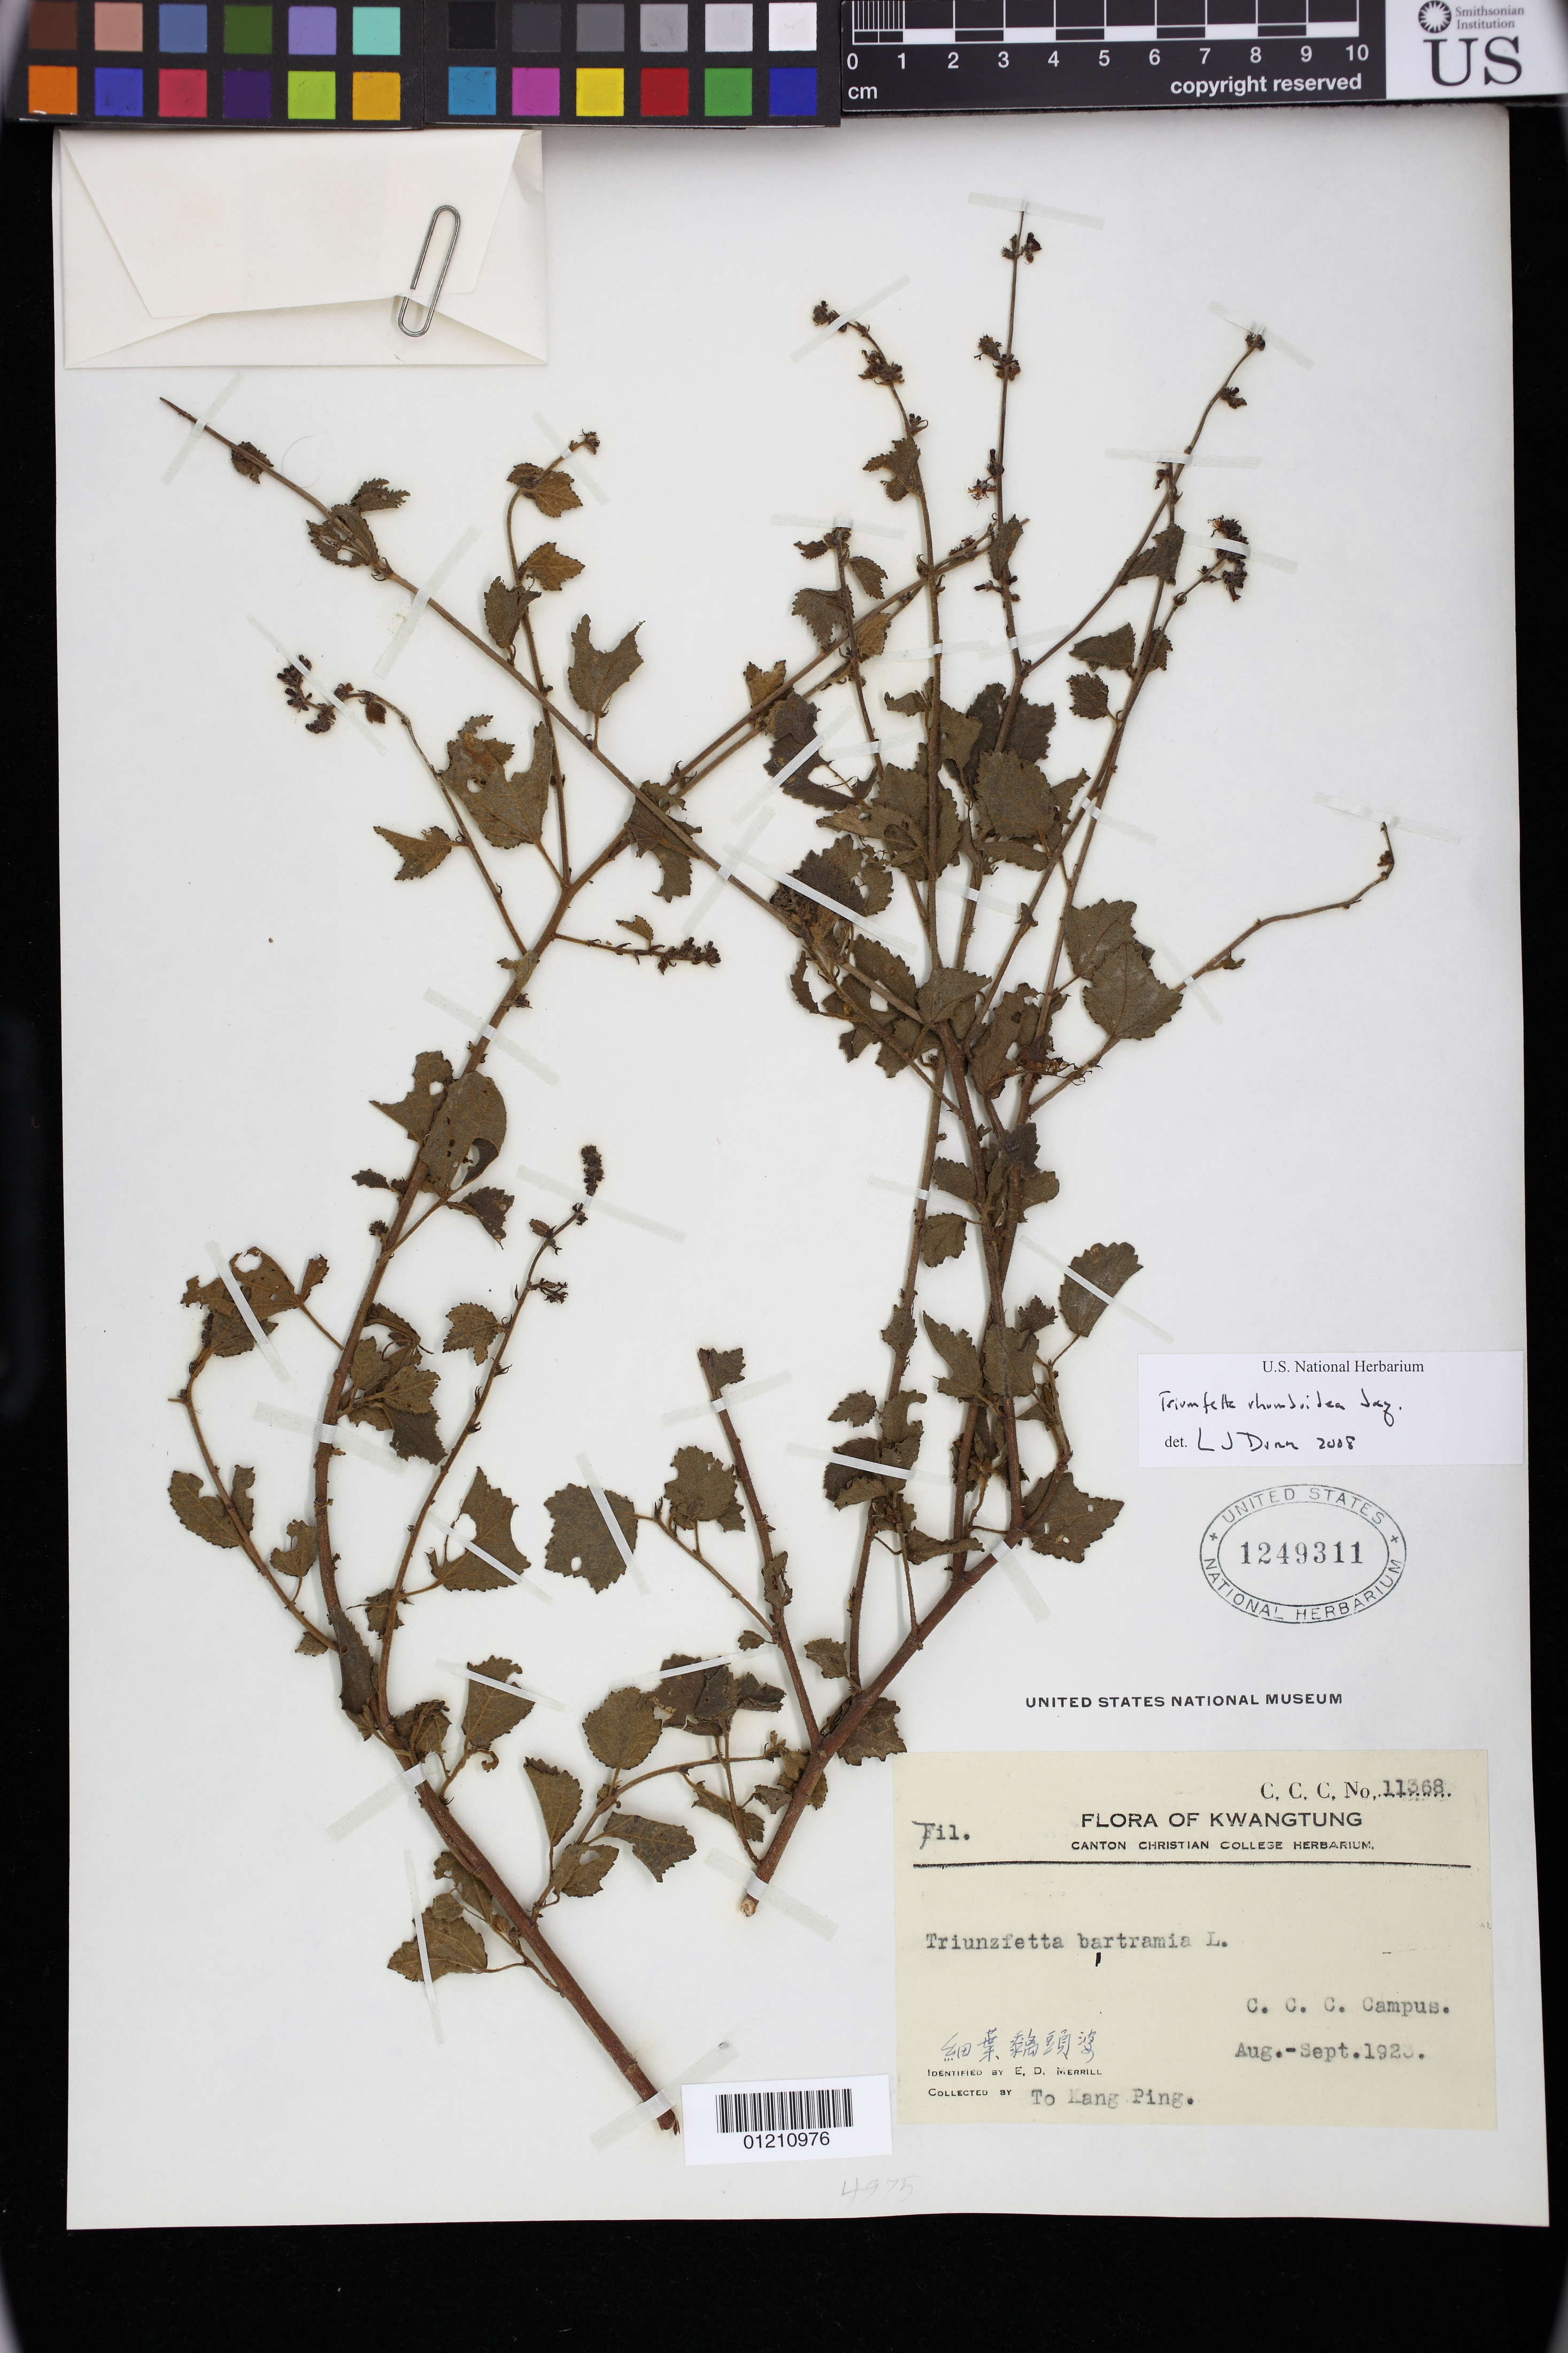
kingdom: Plantae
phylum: Tracheophyta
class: Magnoliopsida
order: Malvales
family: Malvaceae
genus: Triumfetta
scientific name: Triumfetta rhomboidea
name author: Jacq.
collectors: T. K. P'eng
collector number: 11368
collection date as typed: Aug 1923 to -- Sep 1923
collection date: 1923-08/1923-09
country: China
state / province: Guangdong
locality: Kwangtung: Canton Christian College Campus.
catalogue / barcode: US 1249311